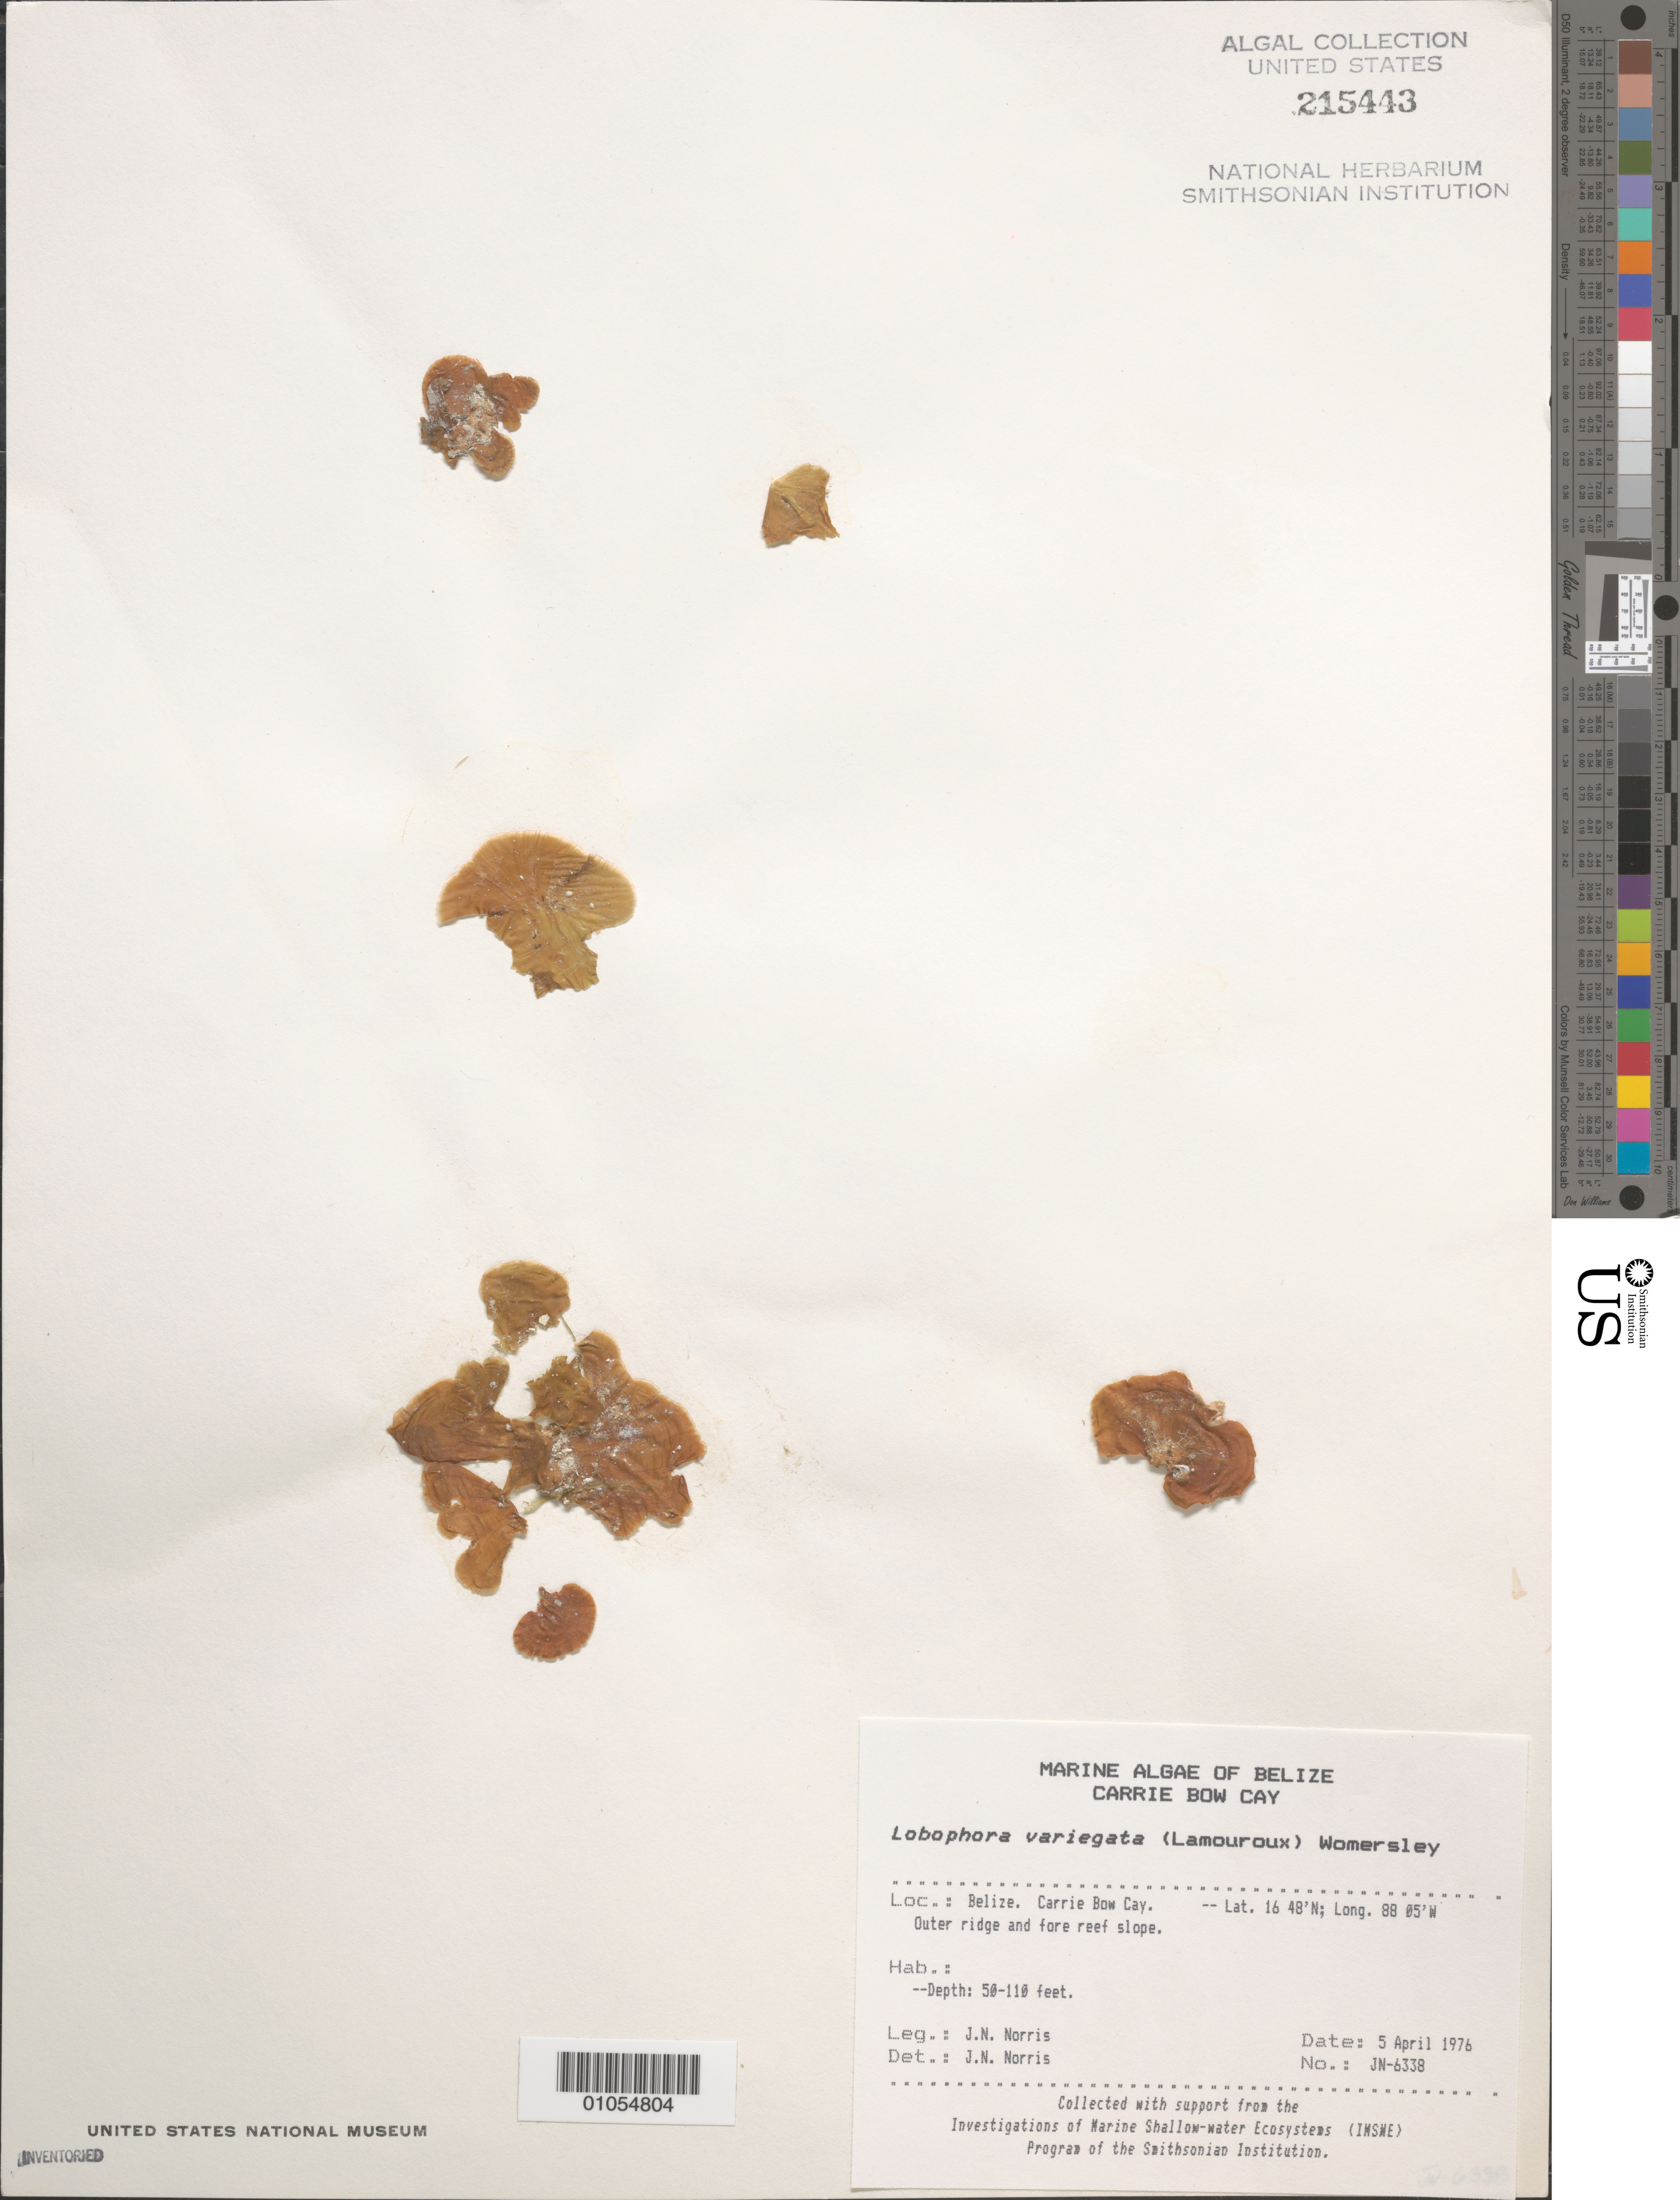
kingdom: Chromista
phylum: Ochrophyta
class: Phaeophyceae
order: Dictyotales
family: Dictyotaceae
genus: Lobophora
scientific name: Lobophora variegata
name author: (J.V.Lamouroux) Womersley & E.C. Oliveira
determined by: Norris, James N.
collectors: J. N. Norris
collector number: JN-6338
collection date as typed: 05 Apr 1976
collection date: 1976-04-05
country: Belize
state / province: Stann Creek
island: Carrie Bow Cay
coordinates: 16 48'N, 88 05'W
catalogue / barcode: US 215443